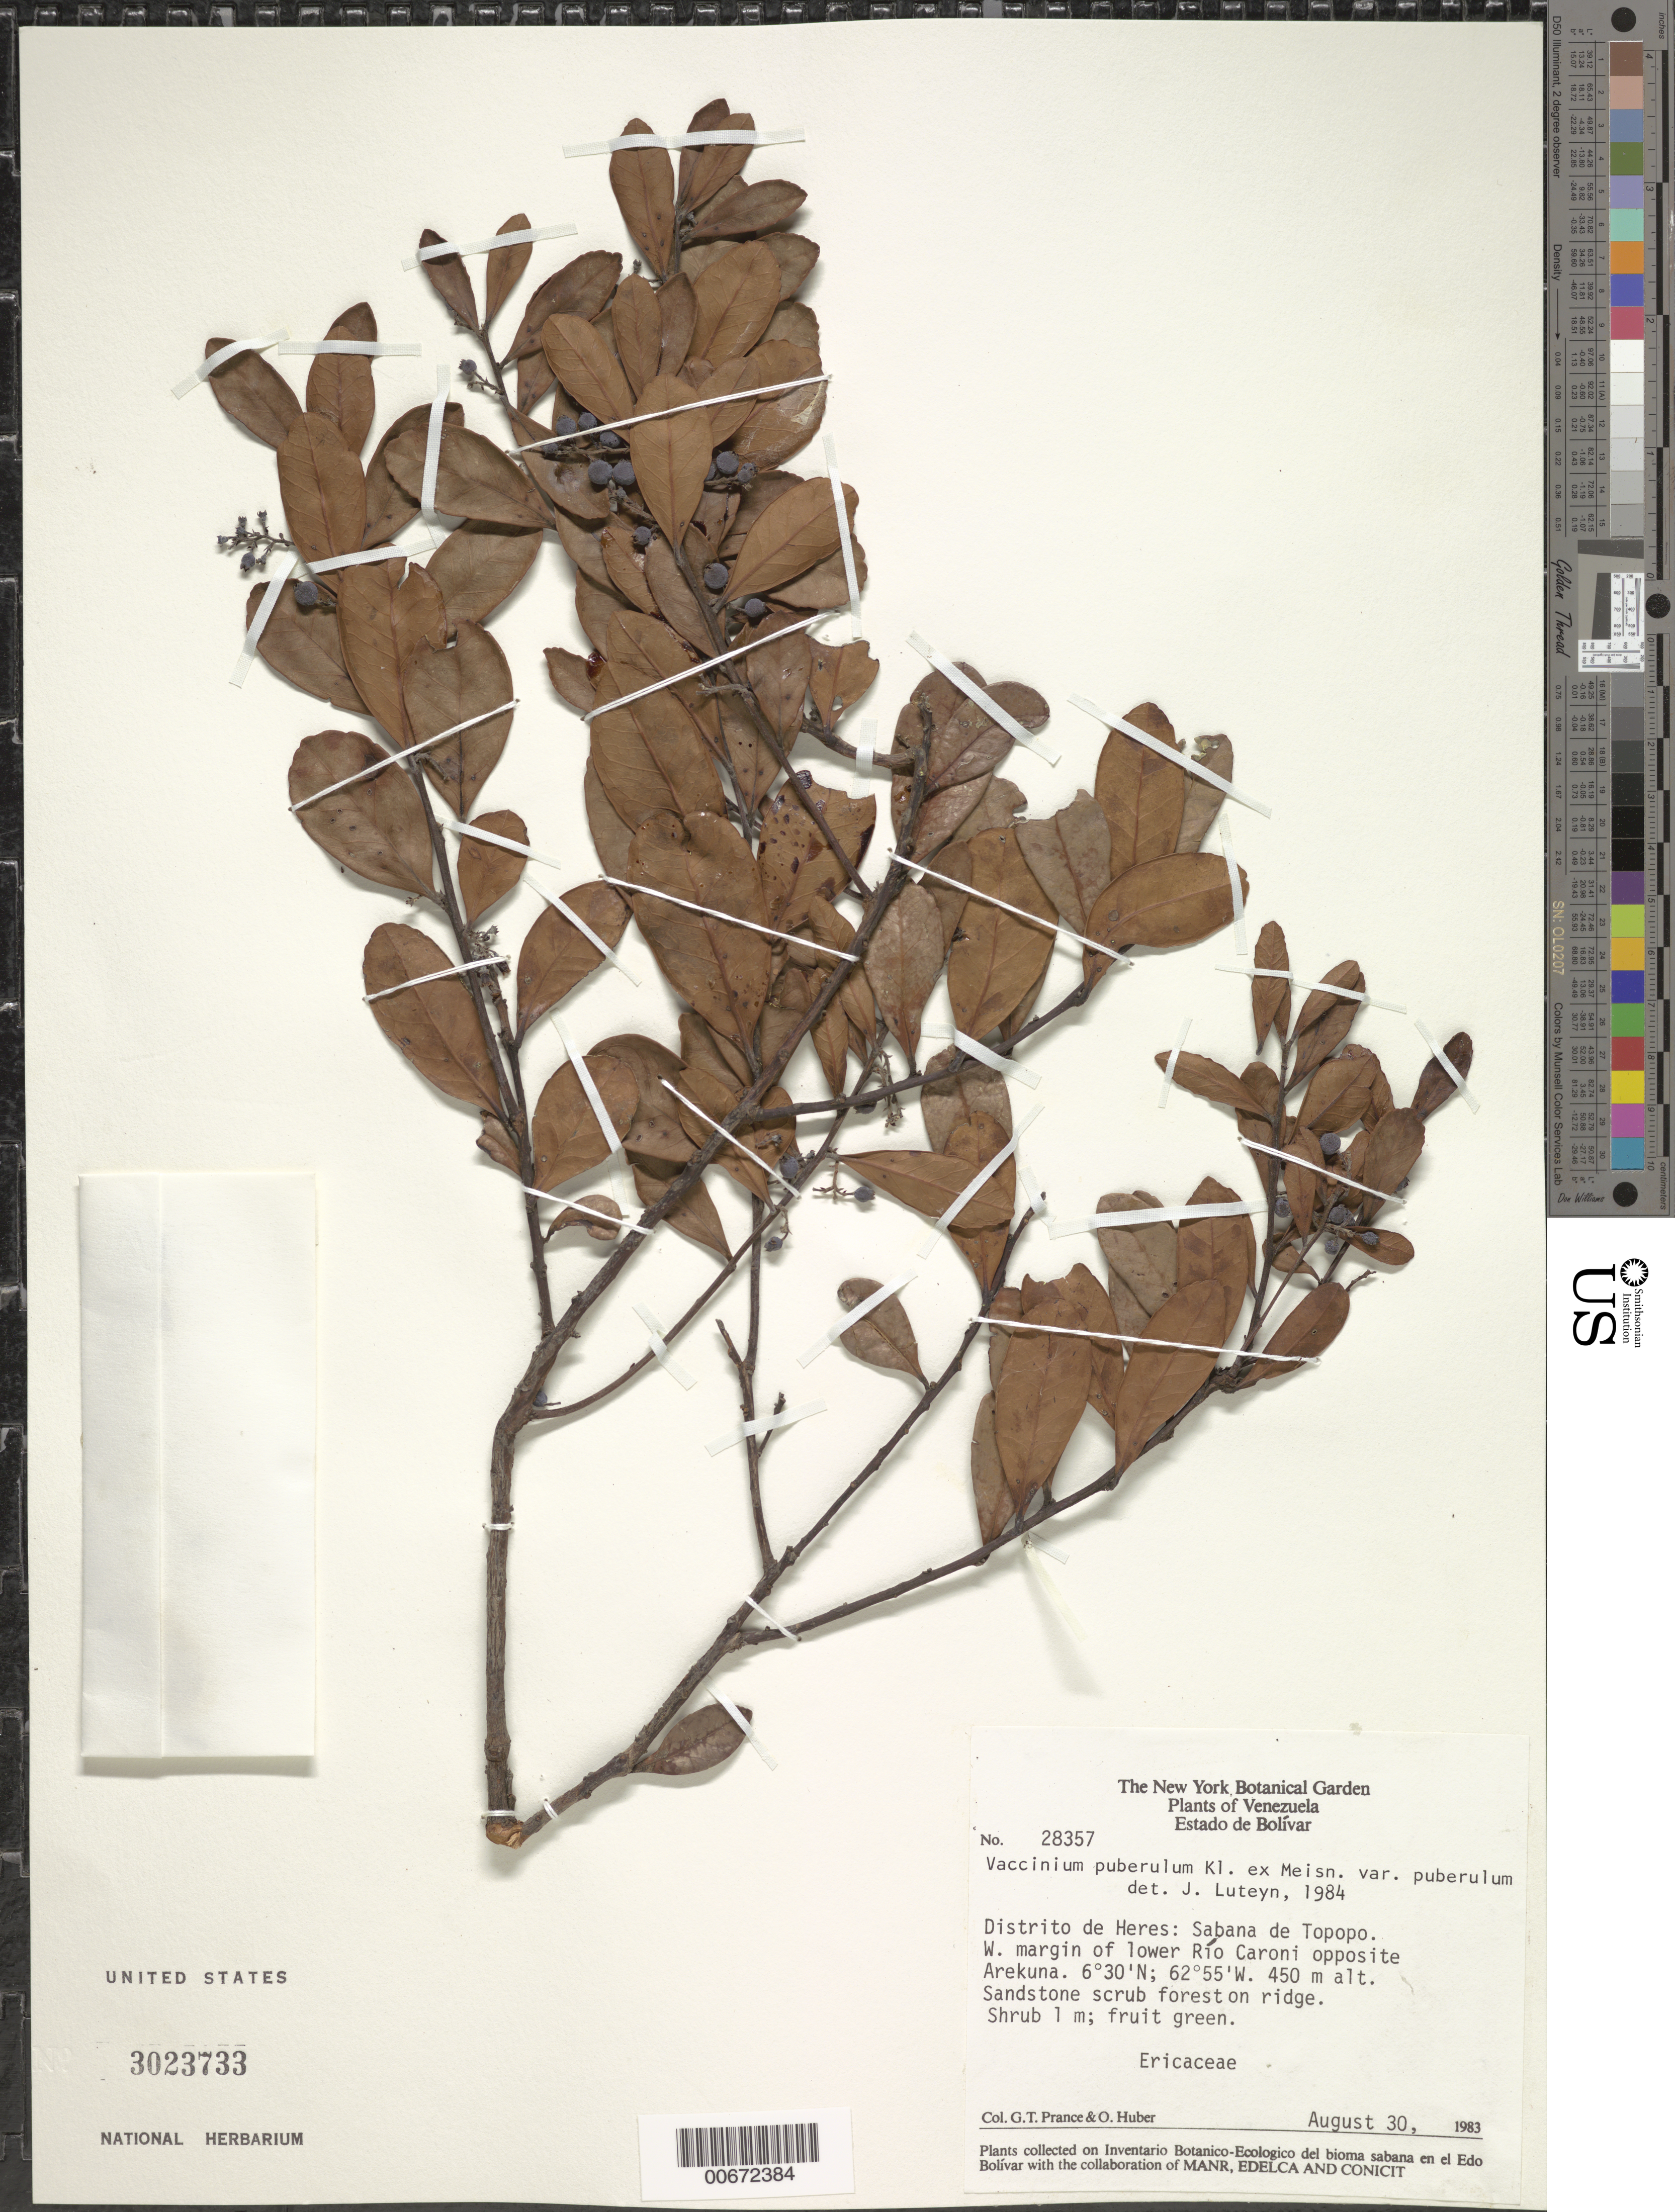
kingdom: Plantae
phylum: Tracheophyta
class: Magnoliopsida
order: Ericales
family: Ericaceae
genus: Vaccinium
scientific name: Vaccinium puberulum var. puberulum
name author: Klotzsch ex Meisn.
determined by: Luteyn, J. L.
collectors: G. T. Prance & O. Huber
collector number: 28357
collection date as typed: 30-Aug-83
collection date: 1983-08-30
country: Venezuela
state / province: Bolívar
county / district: Heres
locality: Sabana de Topopo, W margin of lower Río Caroní, opposite Arekuna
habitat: Sandstone scrub forest on ridge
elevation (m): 450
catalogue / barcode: US 3023733